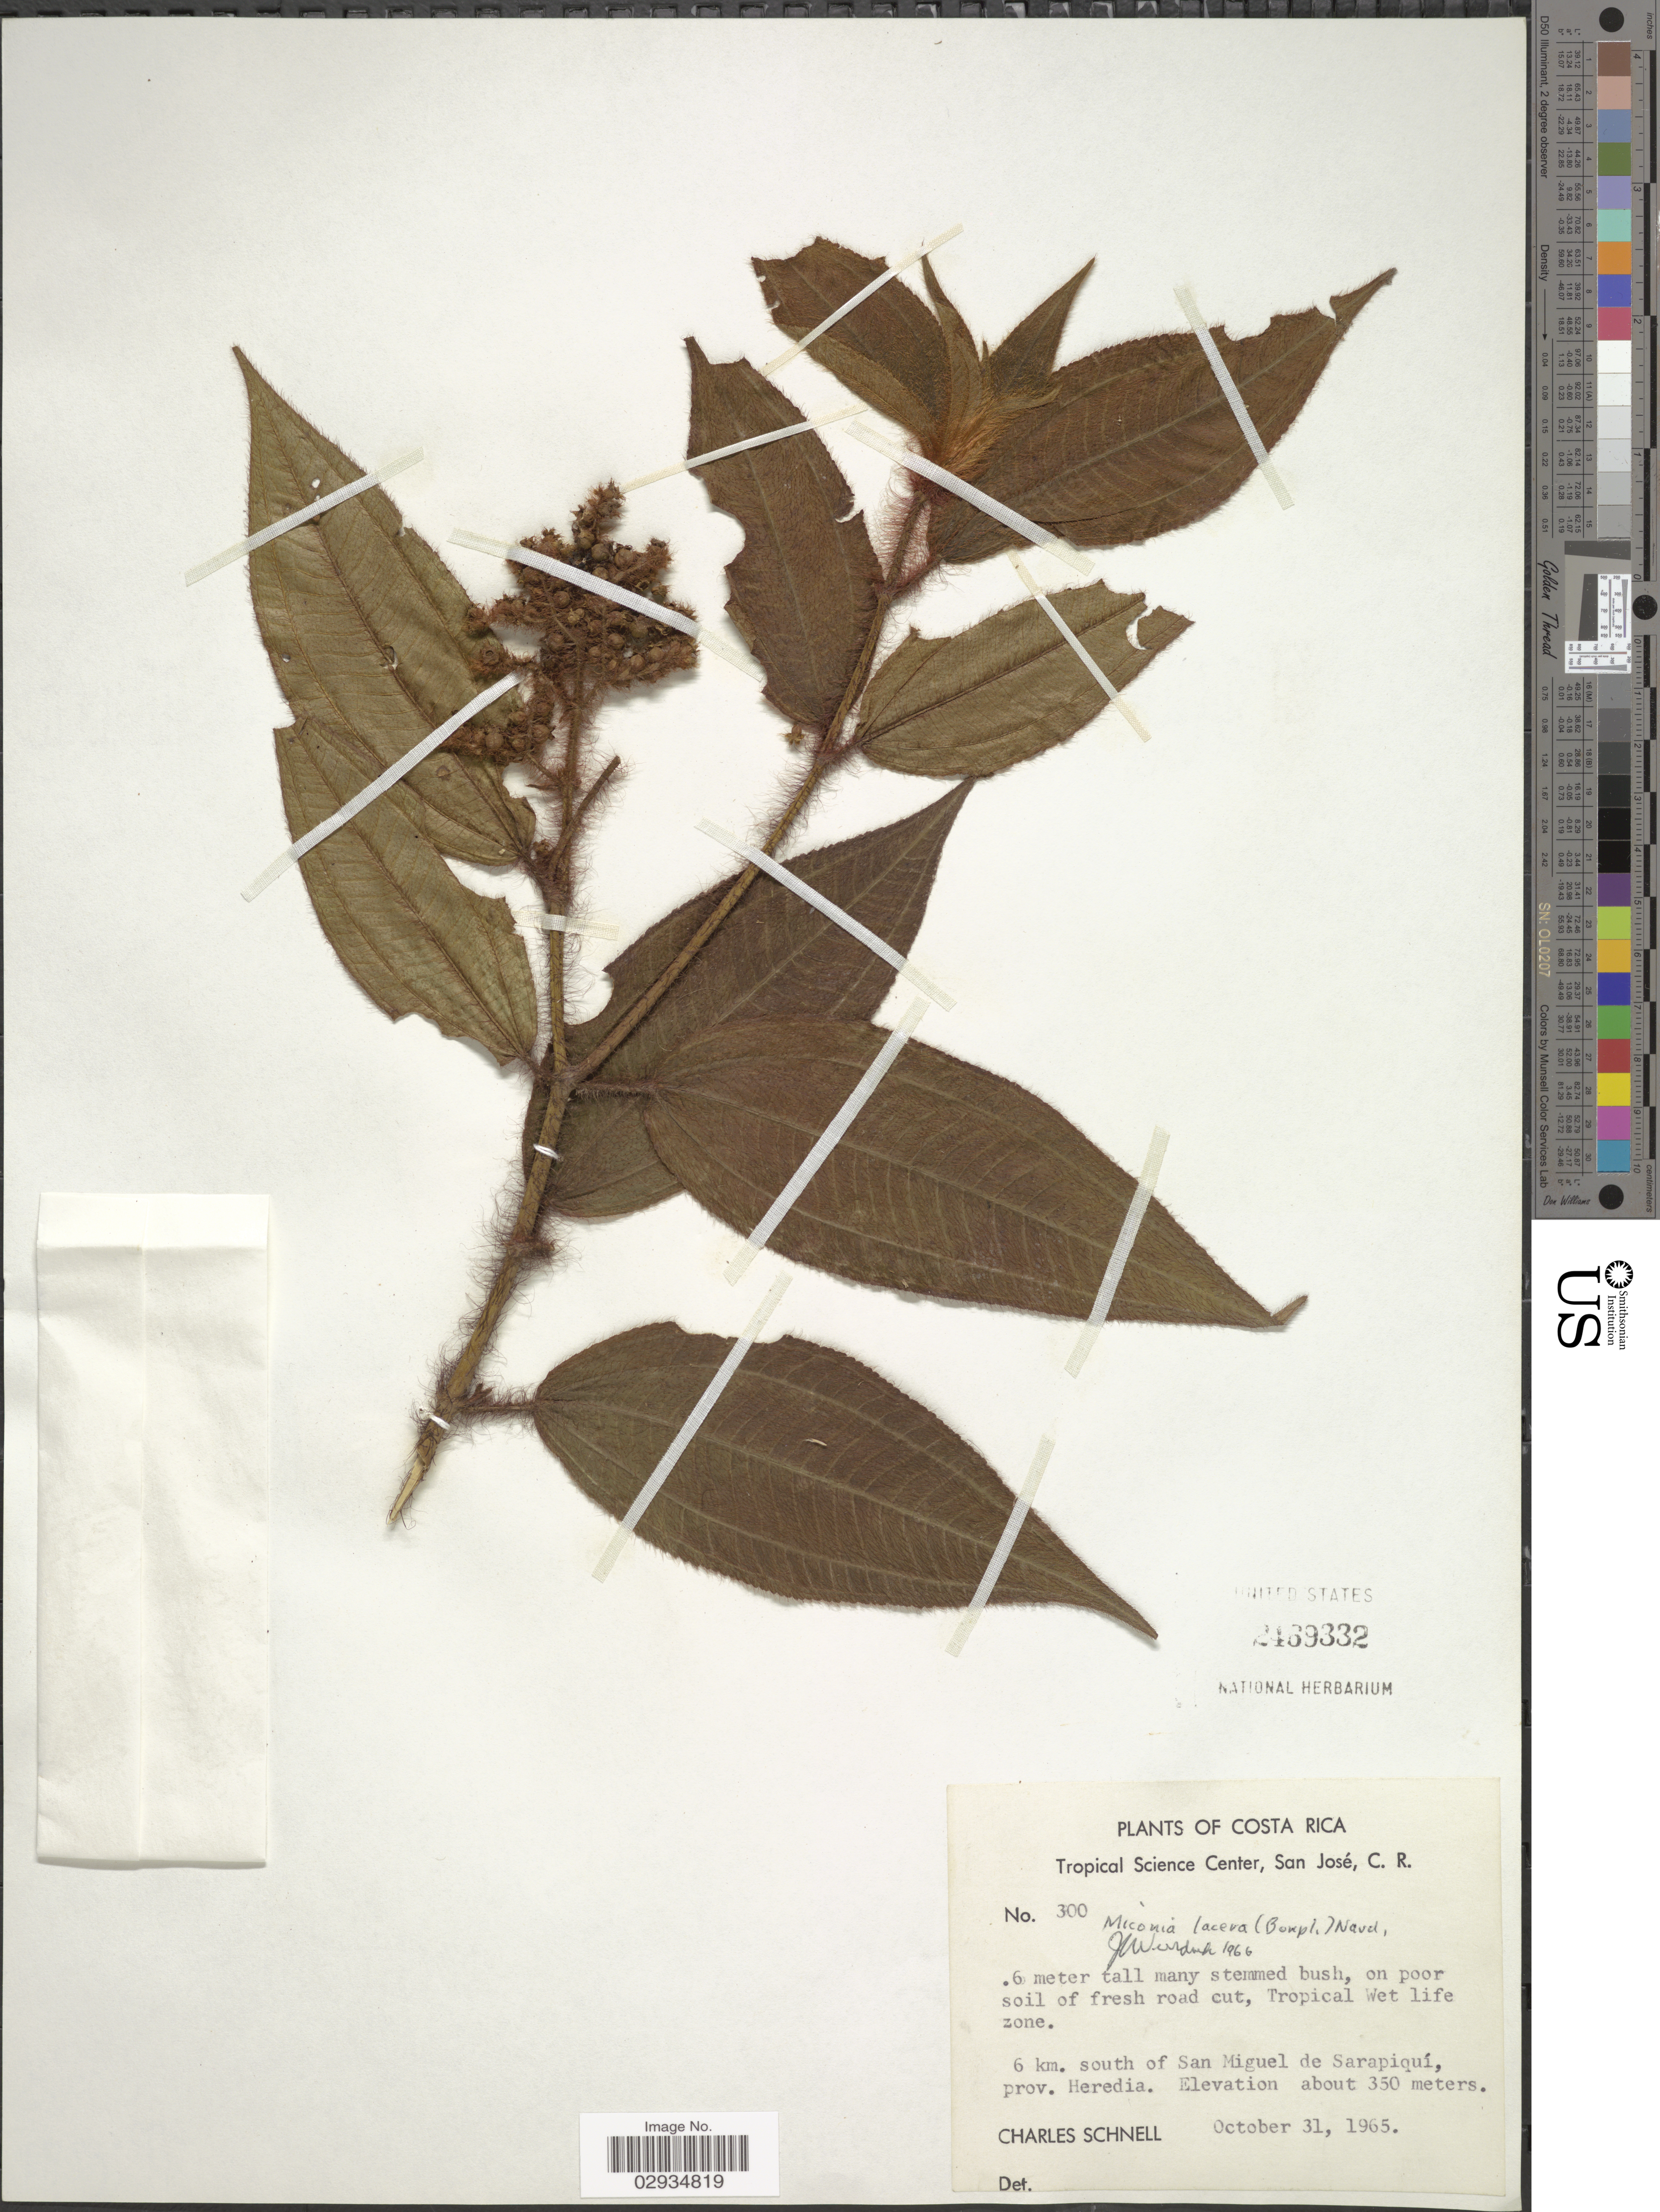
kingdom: Plantae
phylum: Tracheophyta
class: Magnoliopsida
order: Myrtales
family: Melastomataceae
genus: Miconia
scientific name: Miconia lacera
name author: (Bonpl.) Naudin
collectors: C. Schnell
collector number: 300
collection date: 1965-10-31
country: Costa Rica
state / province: Heredia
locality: Tropical Wet life zone. 6 km. south of San Miguel de Sarapiquí.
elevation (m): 350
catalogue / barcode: US 2469332